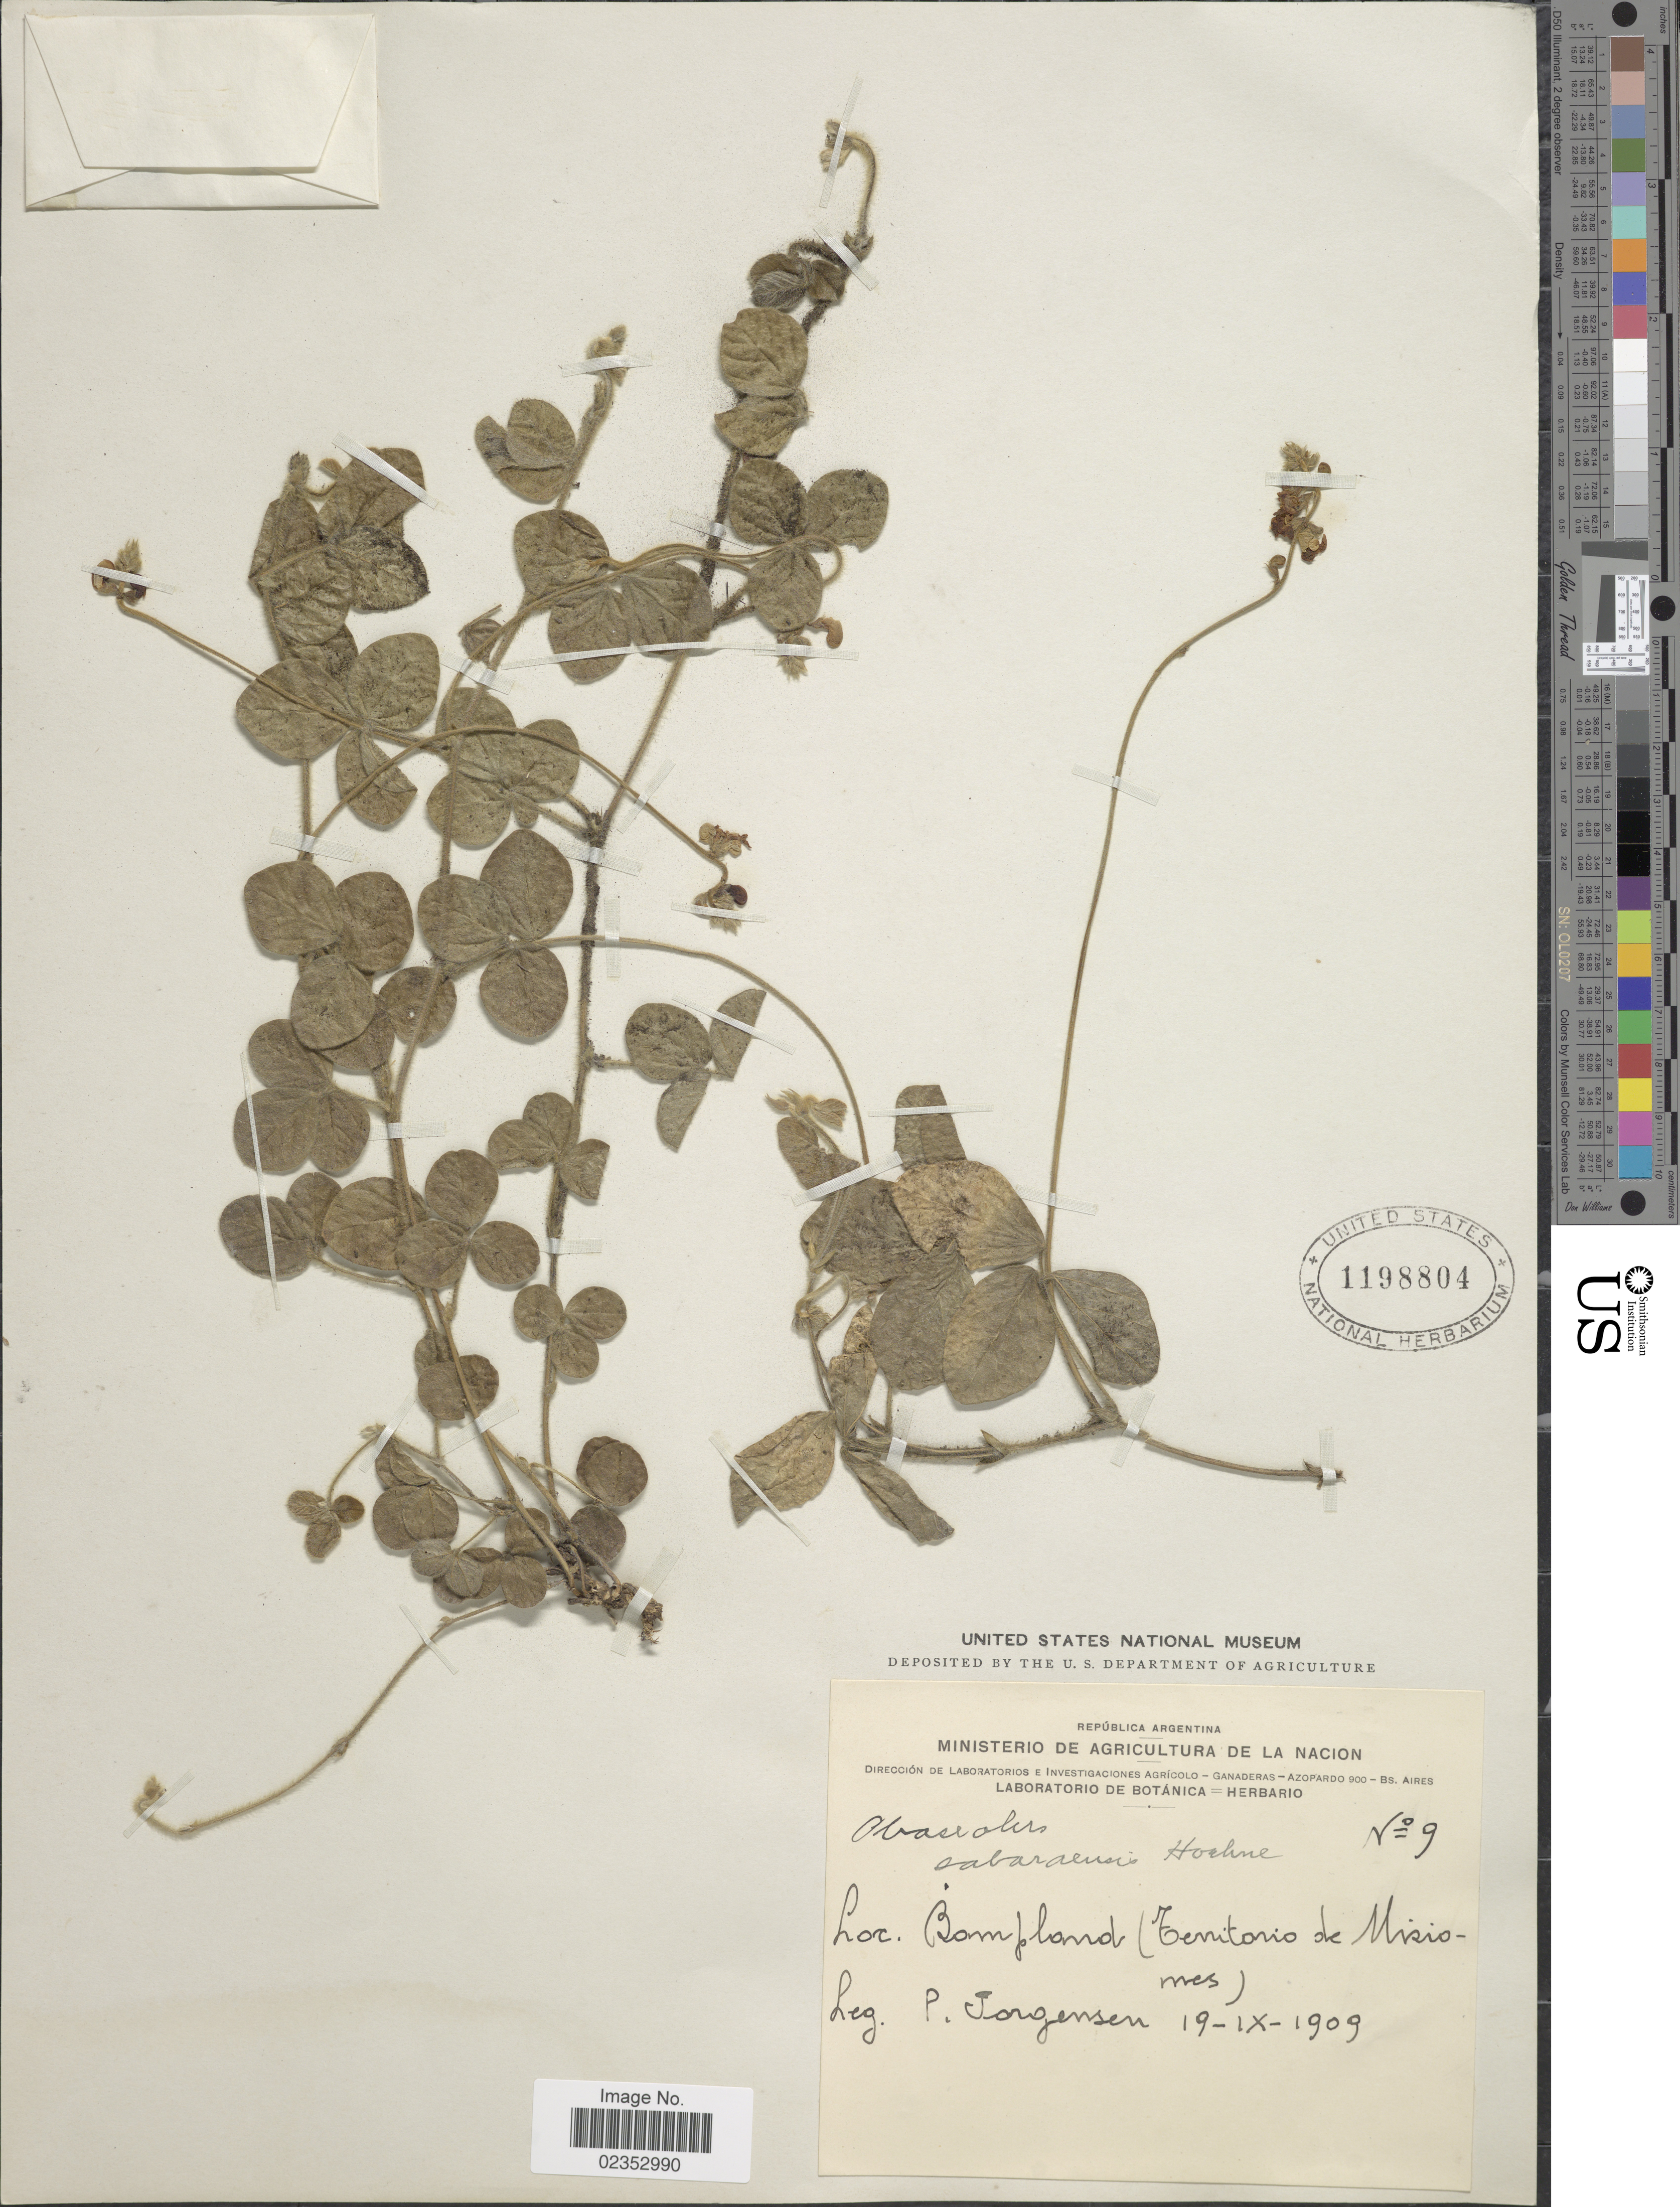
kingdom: Plantae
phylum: Tracheophyta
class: Magnoliopsida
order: Fabales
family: Fabaceae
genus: Macroptilium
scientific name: Macroptilium sabaraense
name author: (Hoehne) V.P. Barbosa ex G.P. Lewis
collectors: P. Jörgensen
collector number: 9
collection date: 1909-09-19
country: Argentina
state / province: Misiones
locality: Bonpland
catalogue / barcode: US 1198804